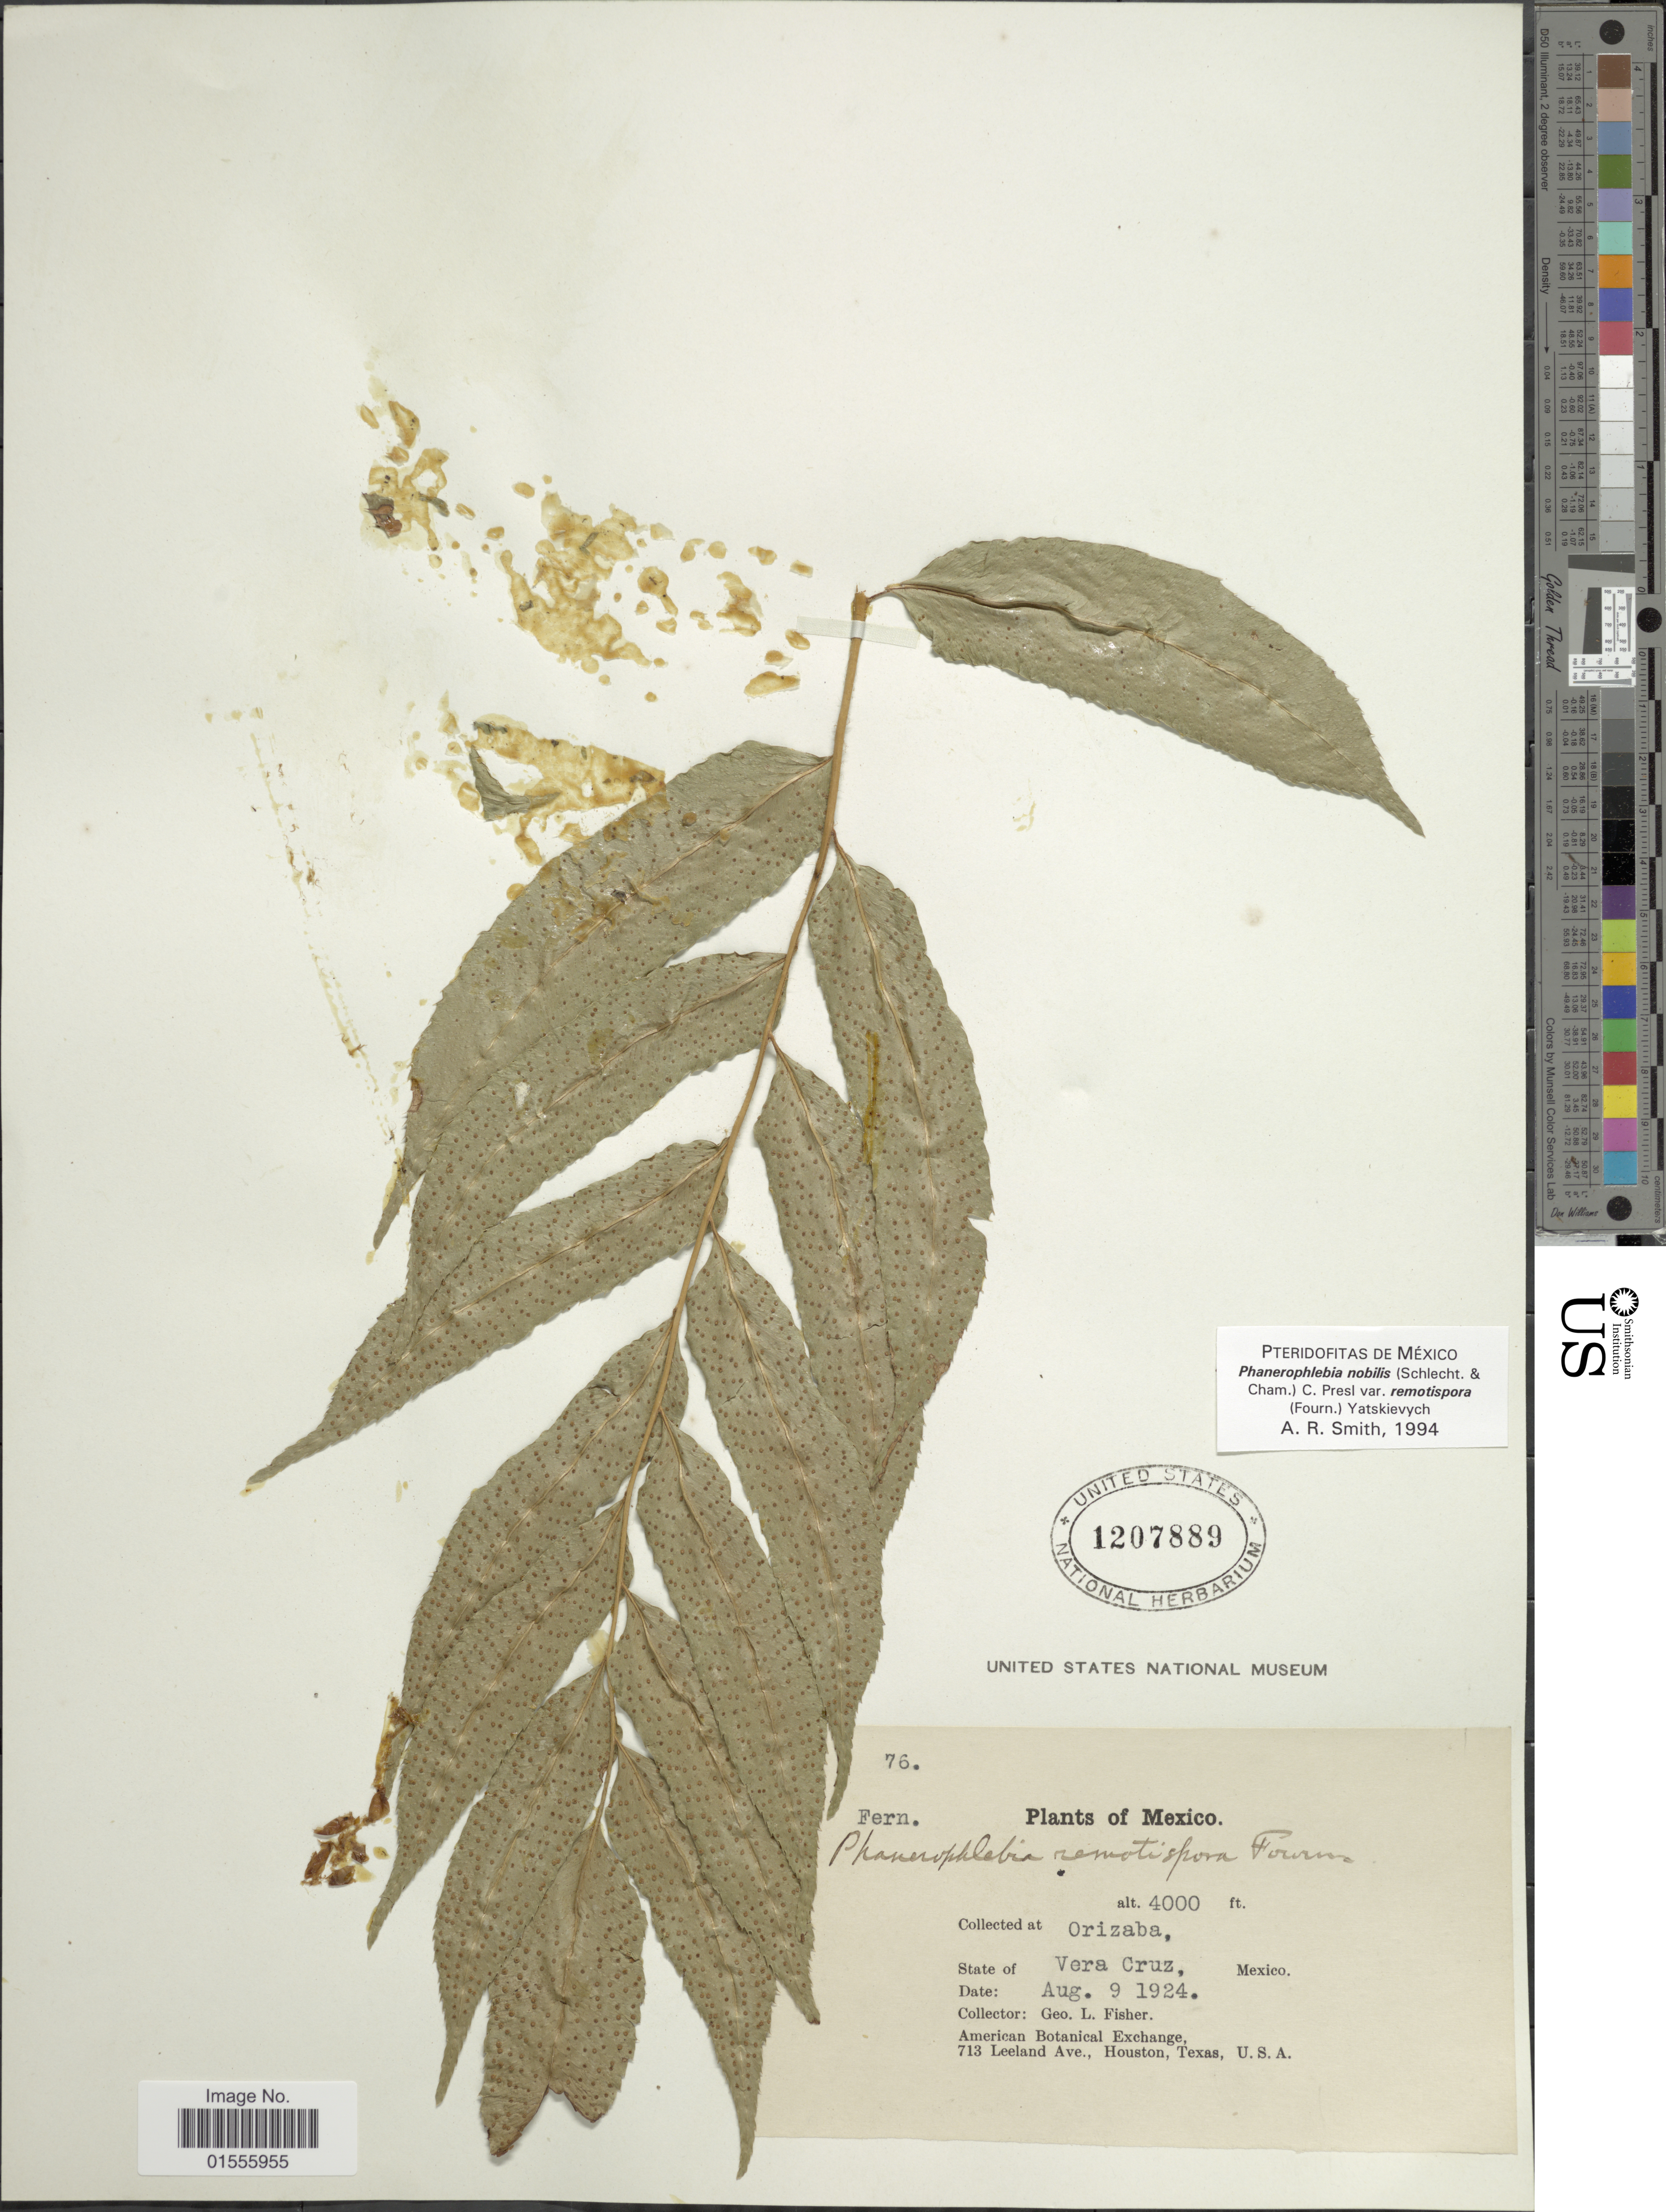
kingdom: Plantae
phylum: Tracheophyta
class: Polypodiopsida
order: Polypodiales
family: Dryopteridaceae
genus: Phanerophlebia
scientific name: Phanerophlebia remotispora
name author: E. Fourn.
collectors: G. L. Fisher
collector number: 76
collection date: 1924-08-09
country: Mexico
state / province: Veracruz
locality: Orizaba, State of Vera Cruz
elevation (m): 1219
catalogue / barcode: US 1207889